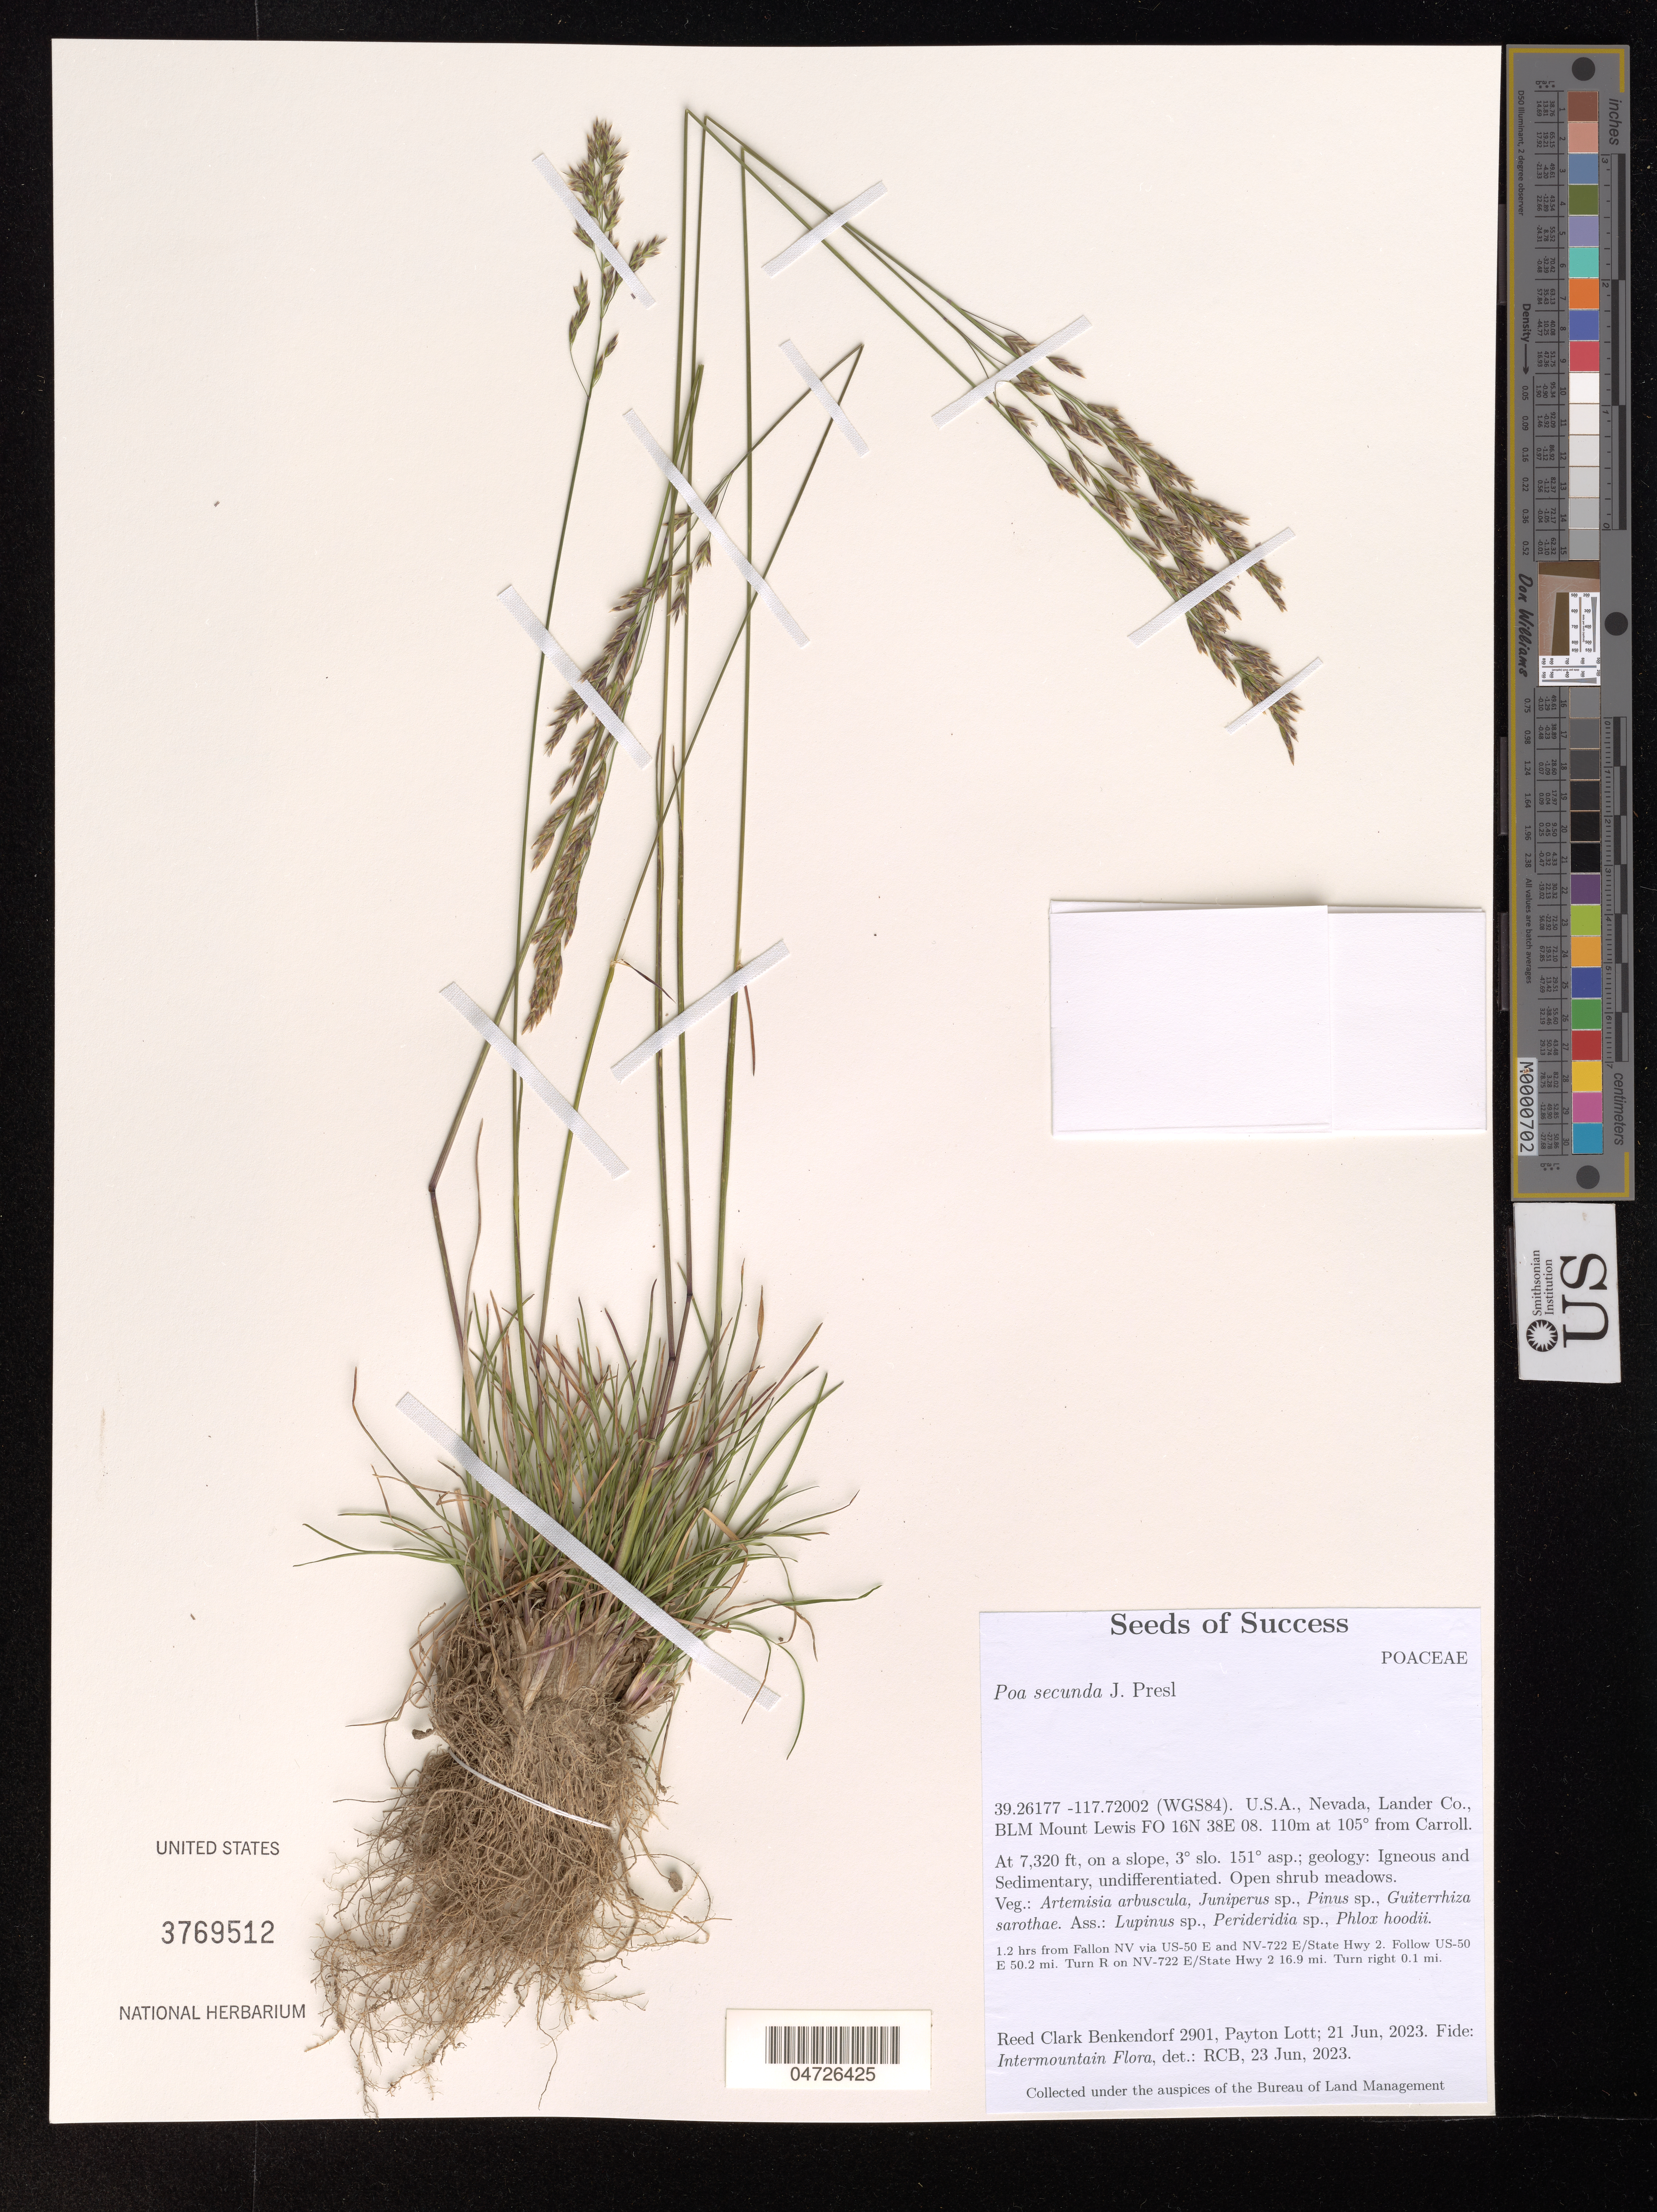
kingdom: Plantae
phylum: Tracheophyta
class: Liliopsida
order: Poales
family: Poaceae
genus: Poa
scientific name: Poa secunda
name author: J. Presl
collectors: R. Benkendorf & P. Lott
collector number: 2901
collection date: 2023-06-21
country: United States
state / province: Nevada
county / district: Lander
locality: (WGS84). Lander Co., BLM Mount Lewis FO 16N 38E 08. 110m at 105° from Carroll. On a slope, 3° slo. 151° asp. 1.2 hrs from Fallon NV via US-50 E and NV-722 E/State Hwy 2. Follow US-50 E 50.2 mi. Turn R on NV-722 E/State Hwy 2 16.9 mi. Turn right 0.1 mi.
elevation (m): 2231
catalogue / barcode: US 3769512